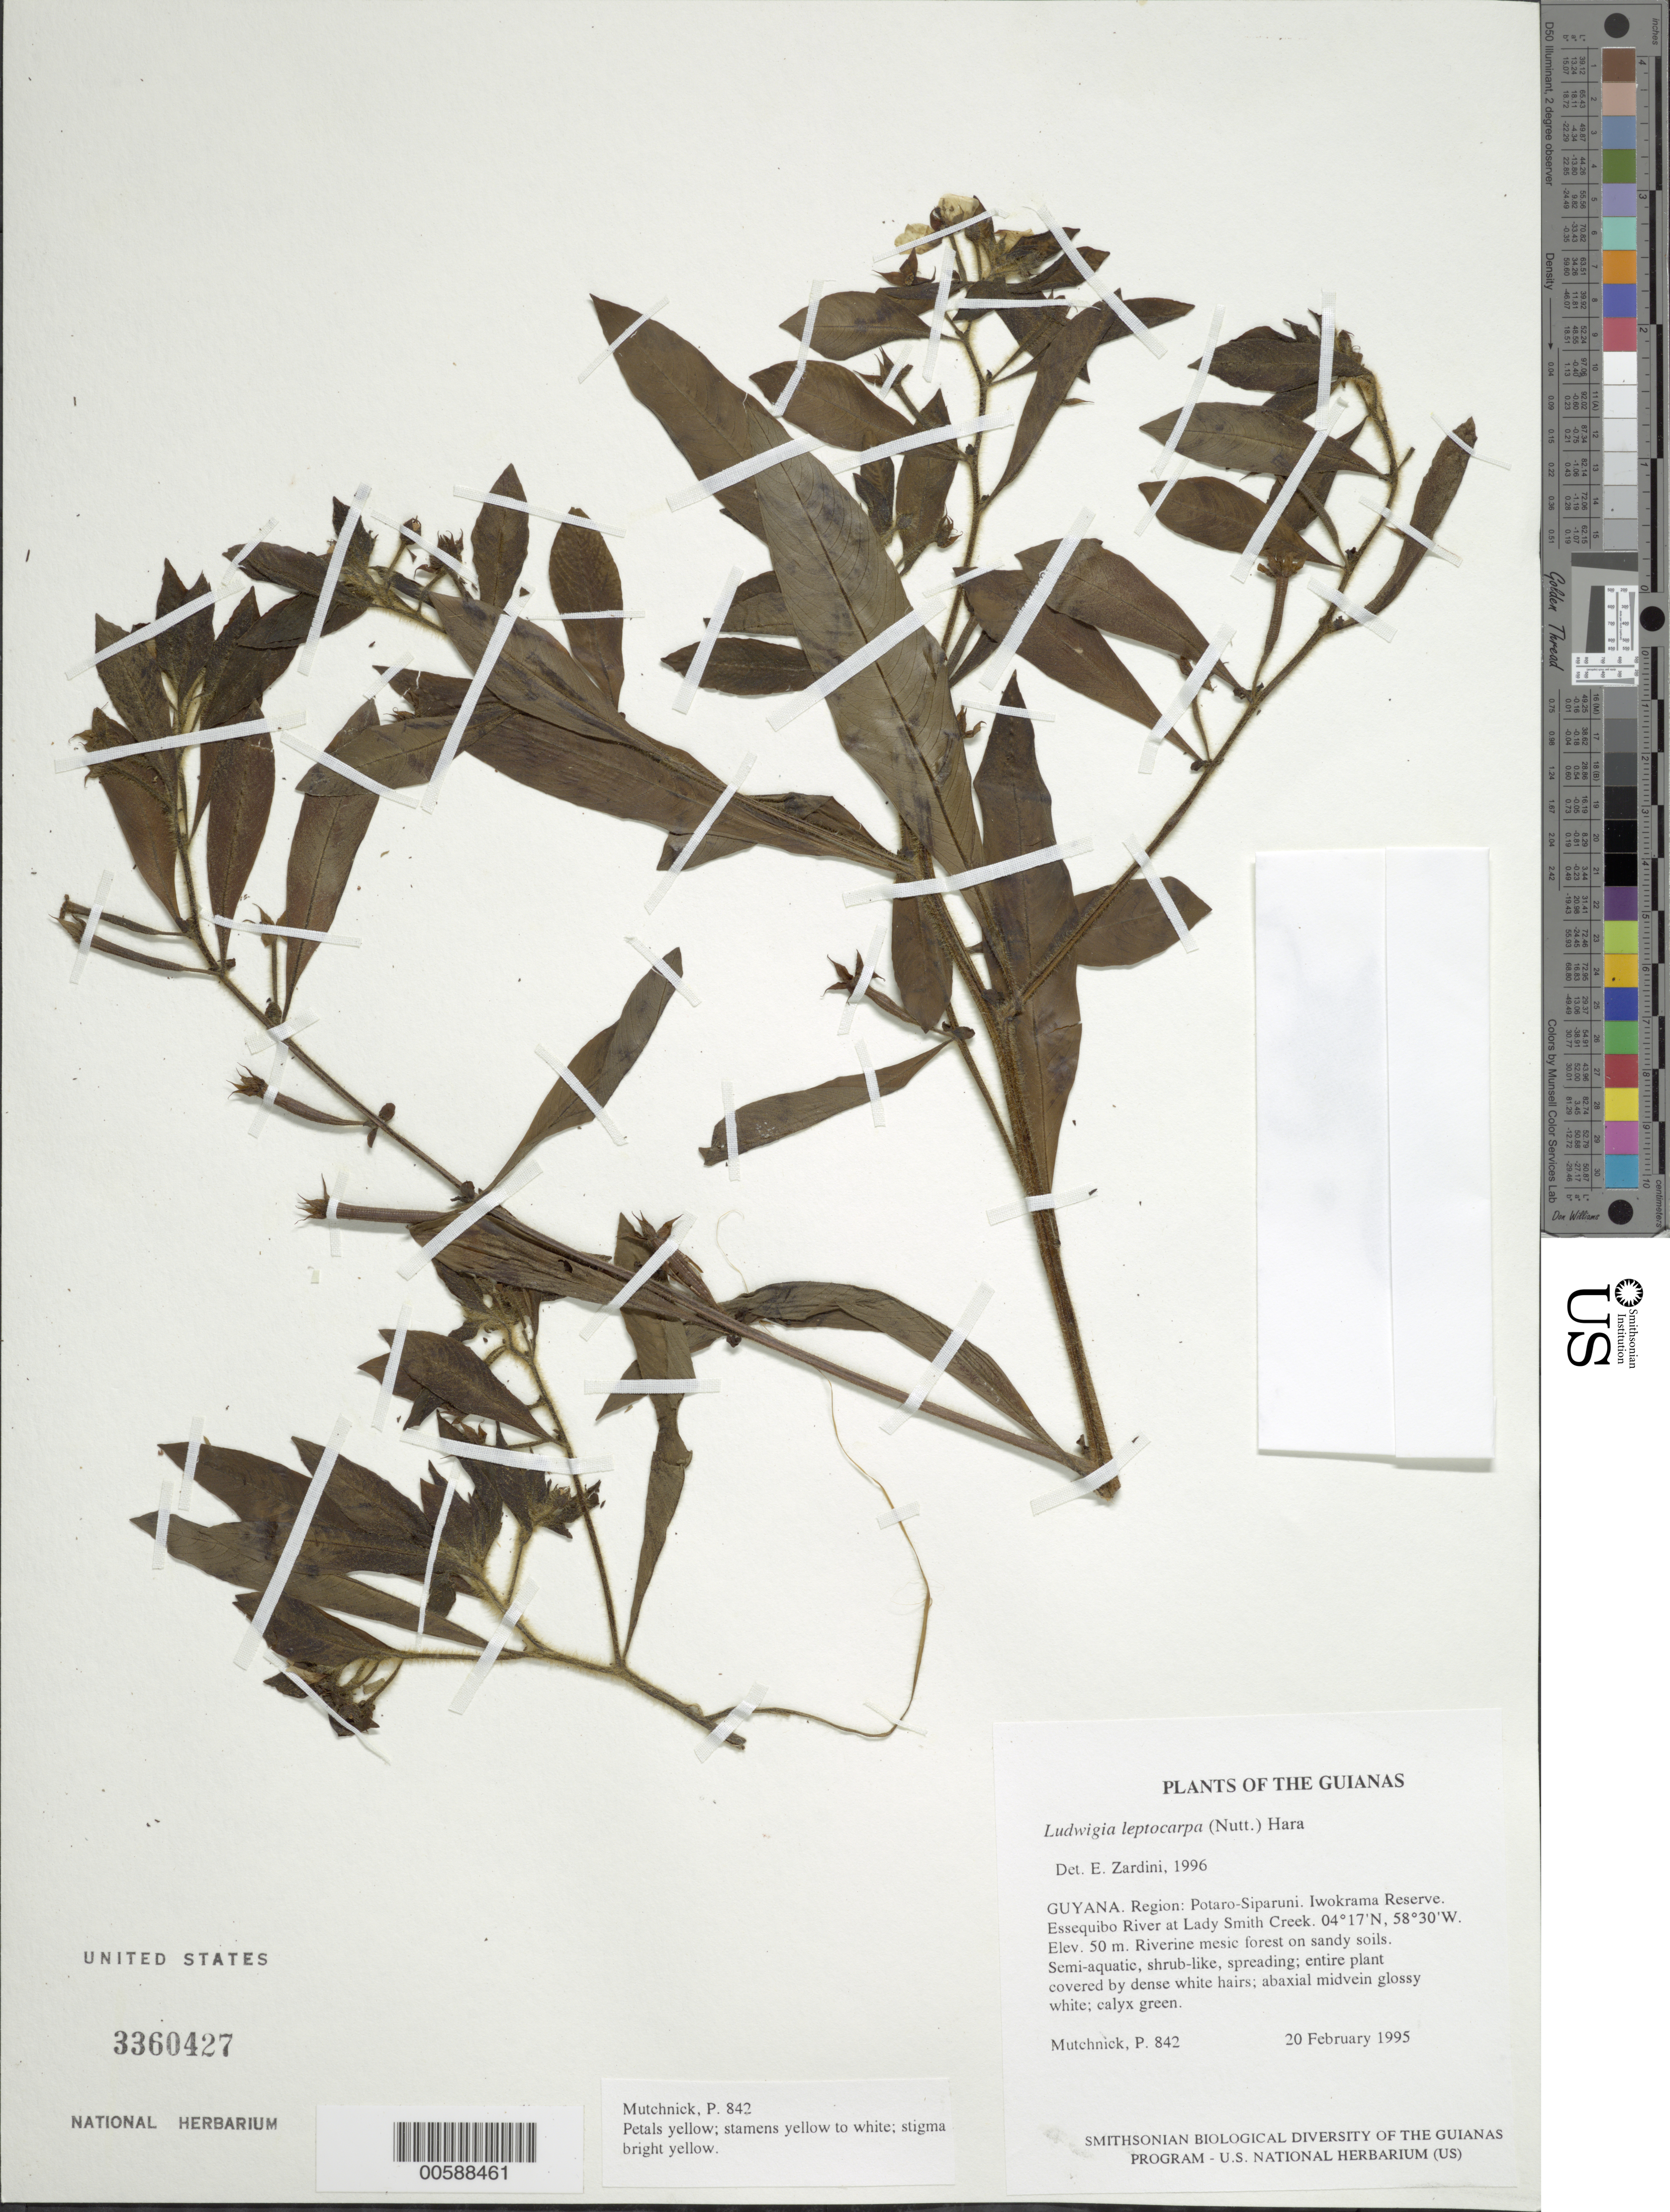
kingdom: Plantae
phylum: Tracheophyta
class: Magnoliopsida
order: Myrtales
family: Onagraceae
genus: Ludwigia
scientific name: Ludwigia leptocarpa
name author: (Nutt.) H. Hara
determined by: Zardini, E. M.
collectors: P. Mutchnick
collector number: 842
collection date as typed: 20 February 1995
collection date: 1995-02-20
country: Guyana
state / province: Potaro-Siparuni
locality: Iwokrama Reserve. Essequibo River at Lady Smith Creek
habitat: Riverine mesic forest on sandy soils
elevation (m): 50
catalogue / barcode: US 3360427